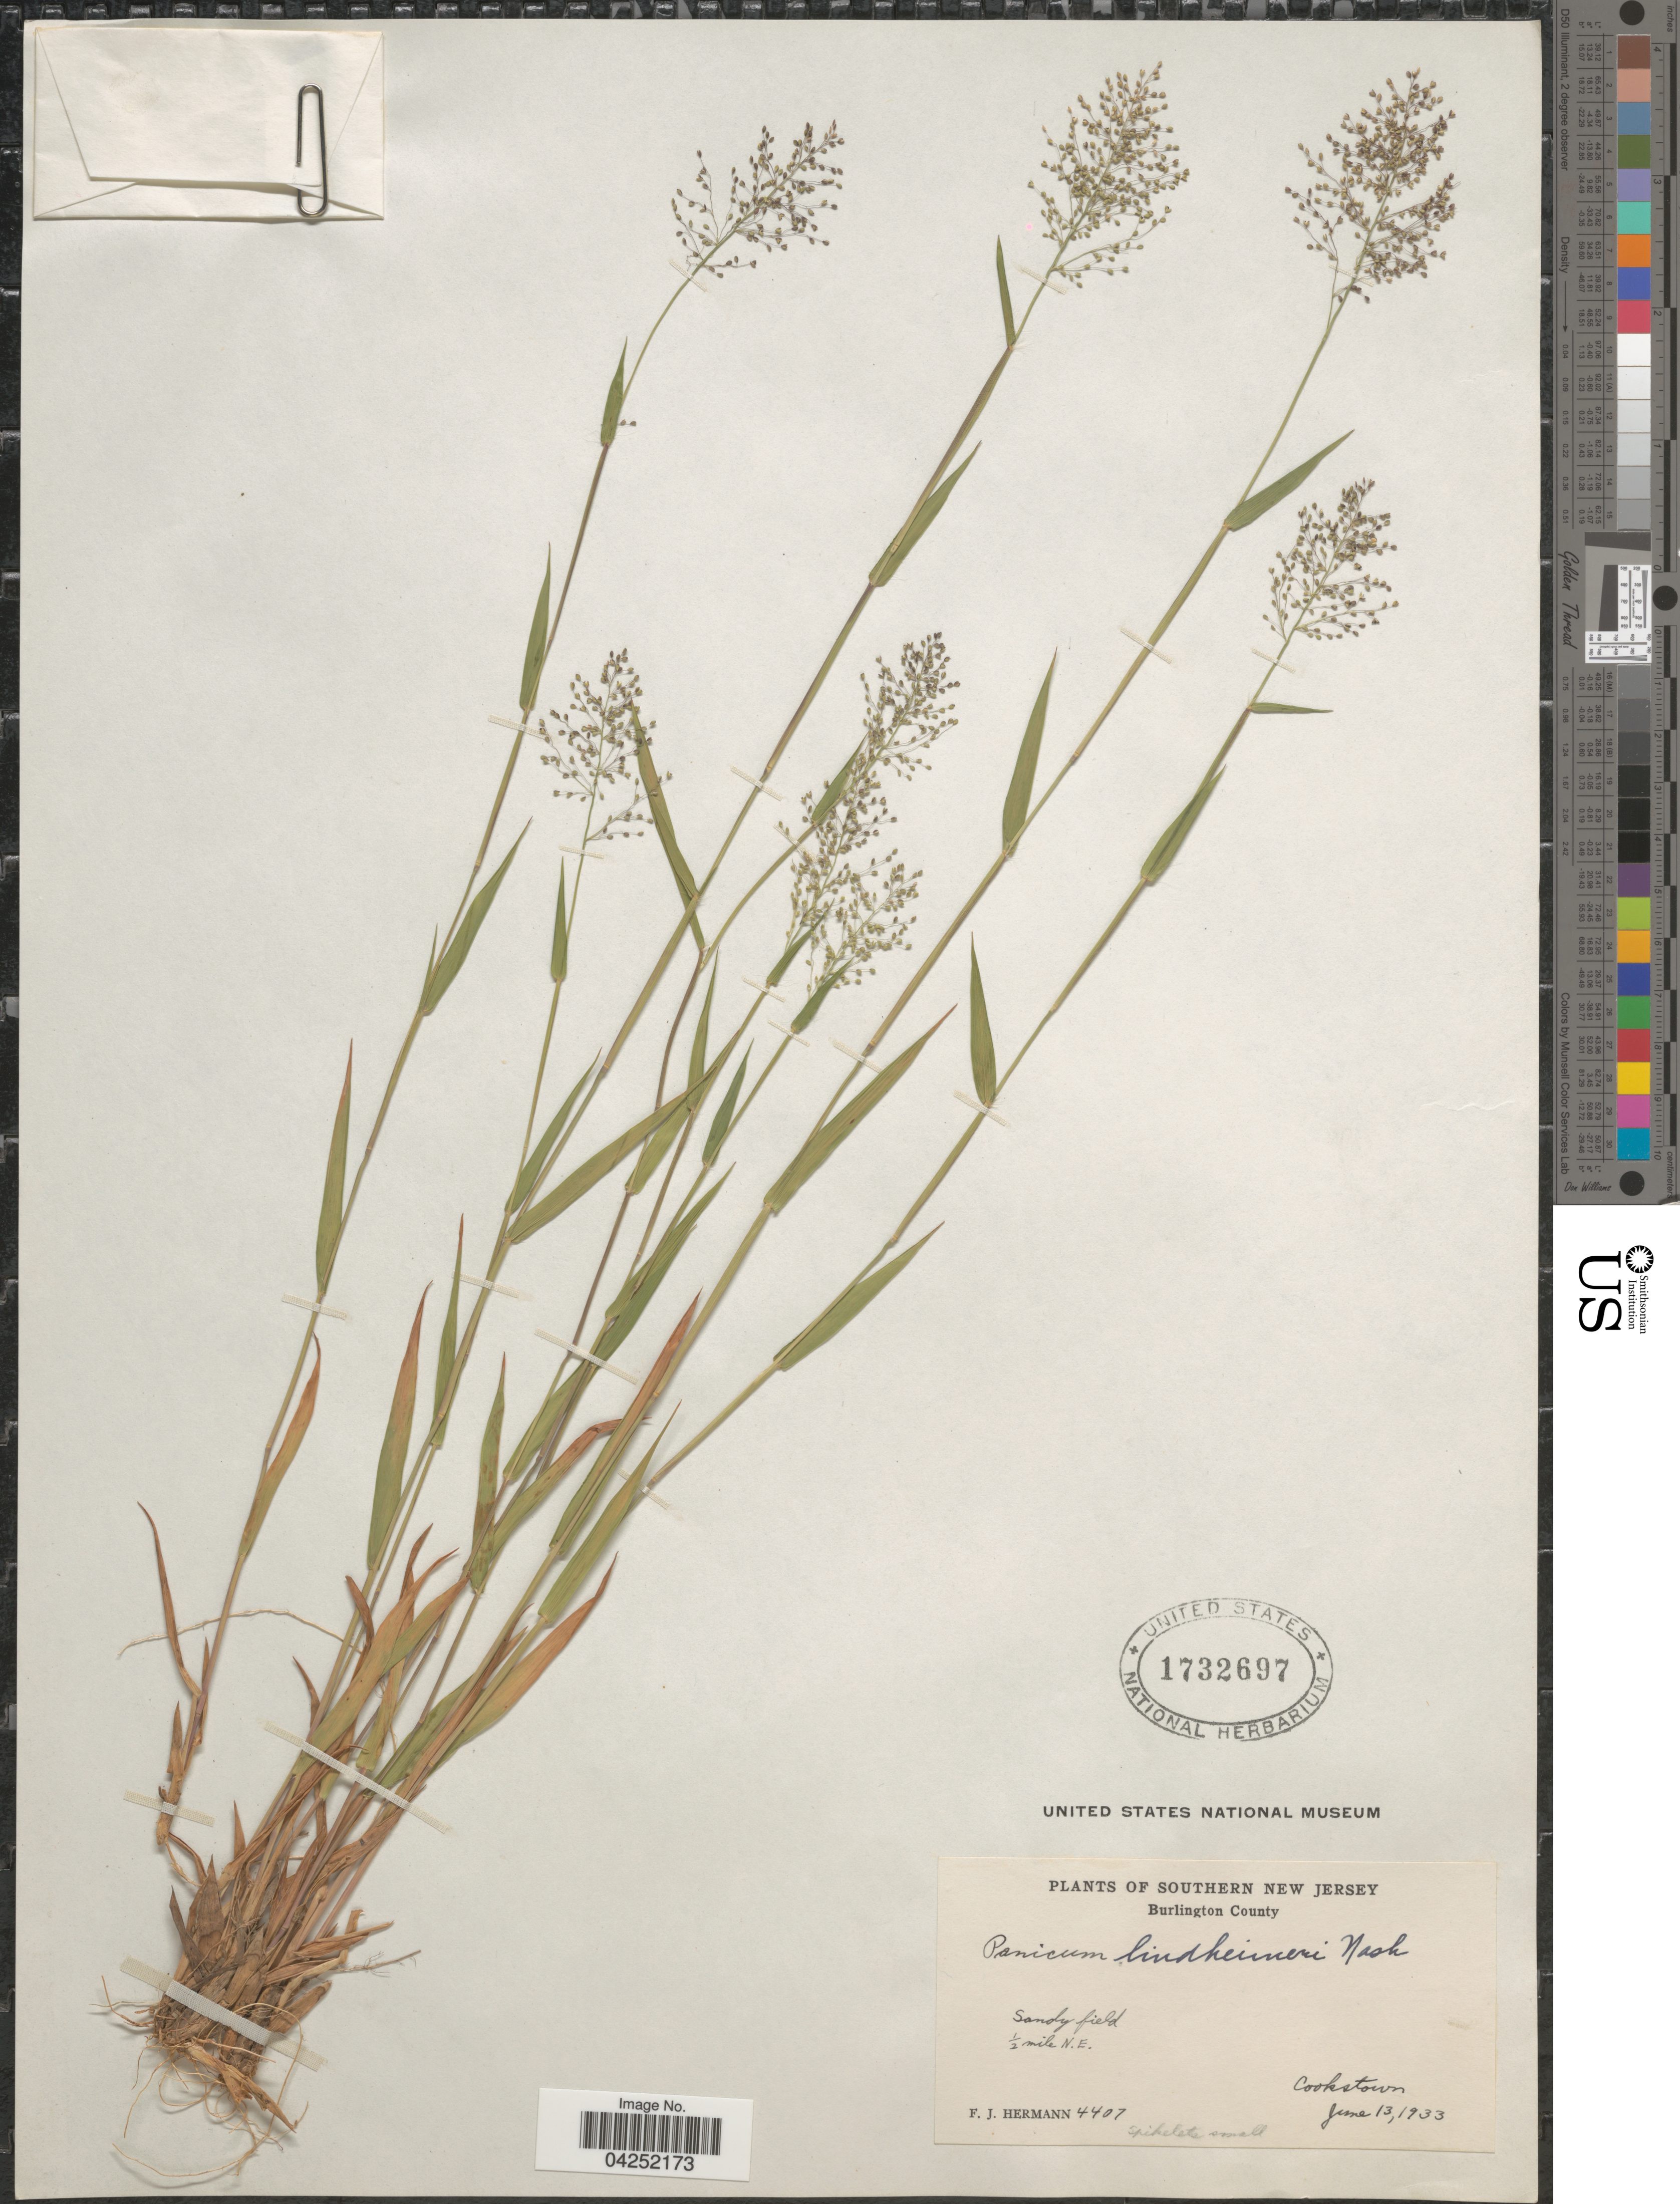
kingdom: Plantae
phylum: Tracheophyta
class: Liliopsida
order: Poales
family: Poaceae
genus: Dichanthelium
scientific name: Dichanthelium acuminatum var. lindheimeri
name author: (Nash) Gould & C.A. Clark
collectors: F. J. Hermann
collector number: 4407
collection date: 1933-06-13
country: United States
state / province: New Jersey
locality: Southern New Jersey. Burlington County. Sandy field. ½ mile N.E. Cookstown.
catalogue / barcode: US 1732697